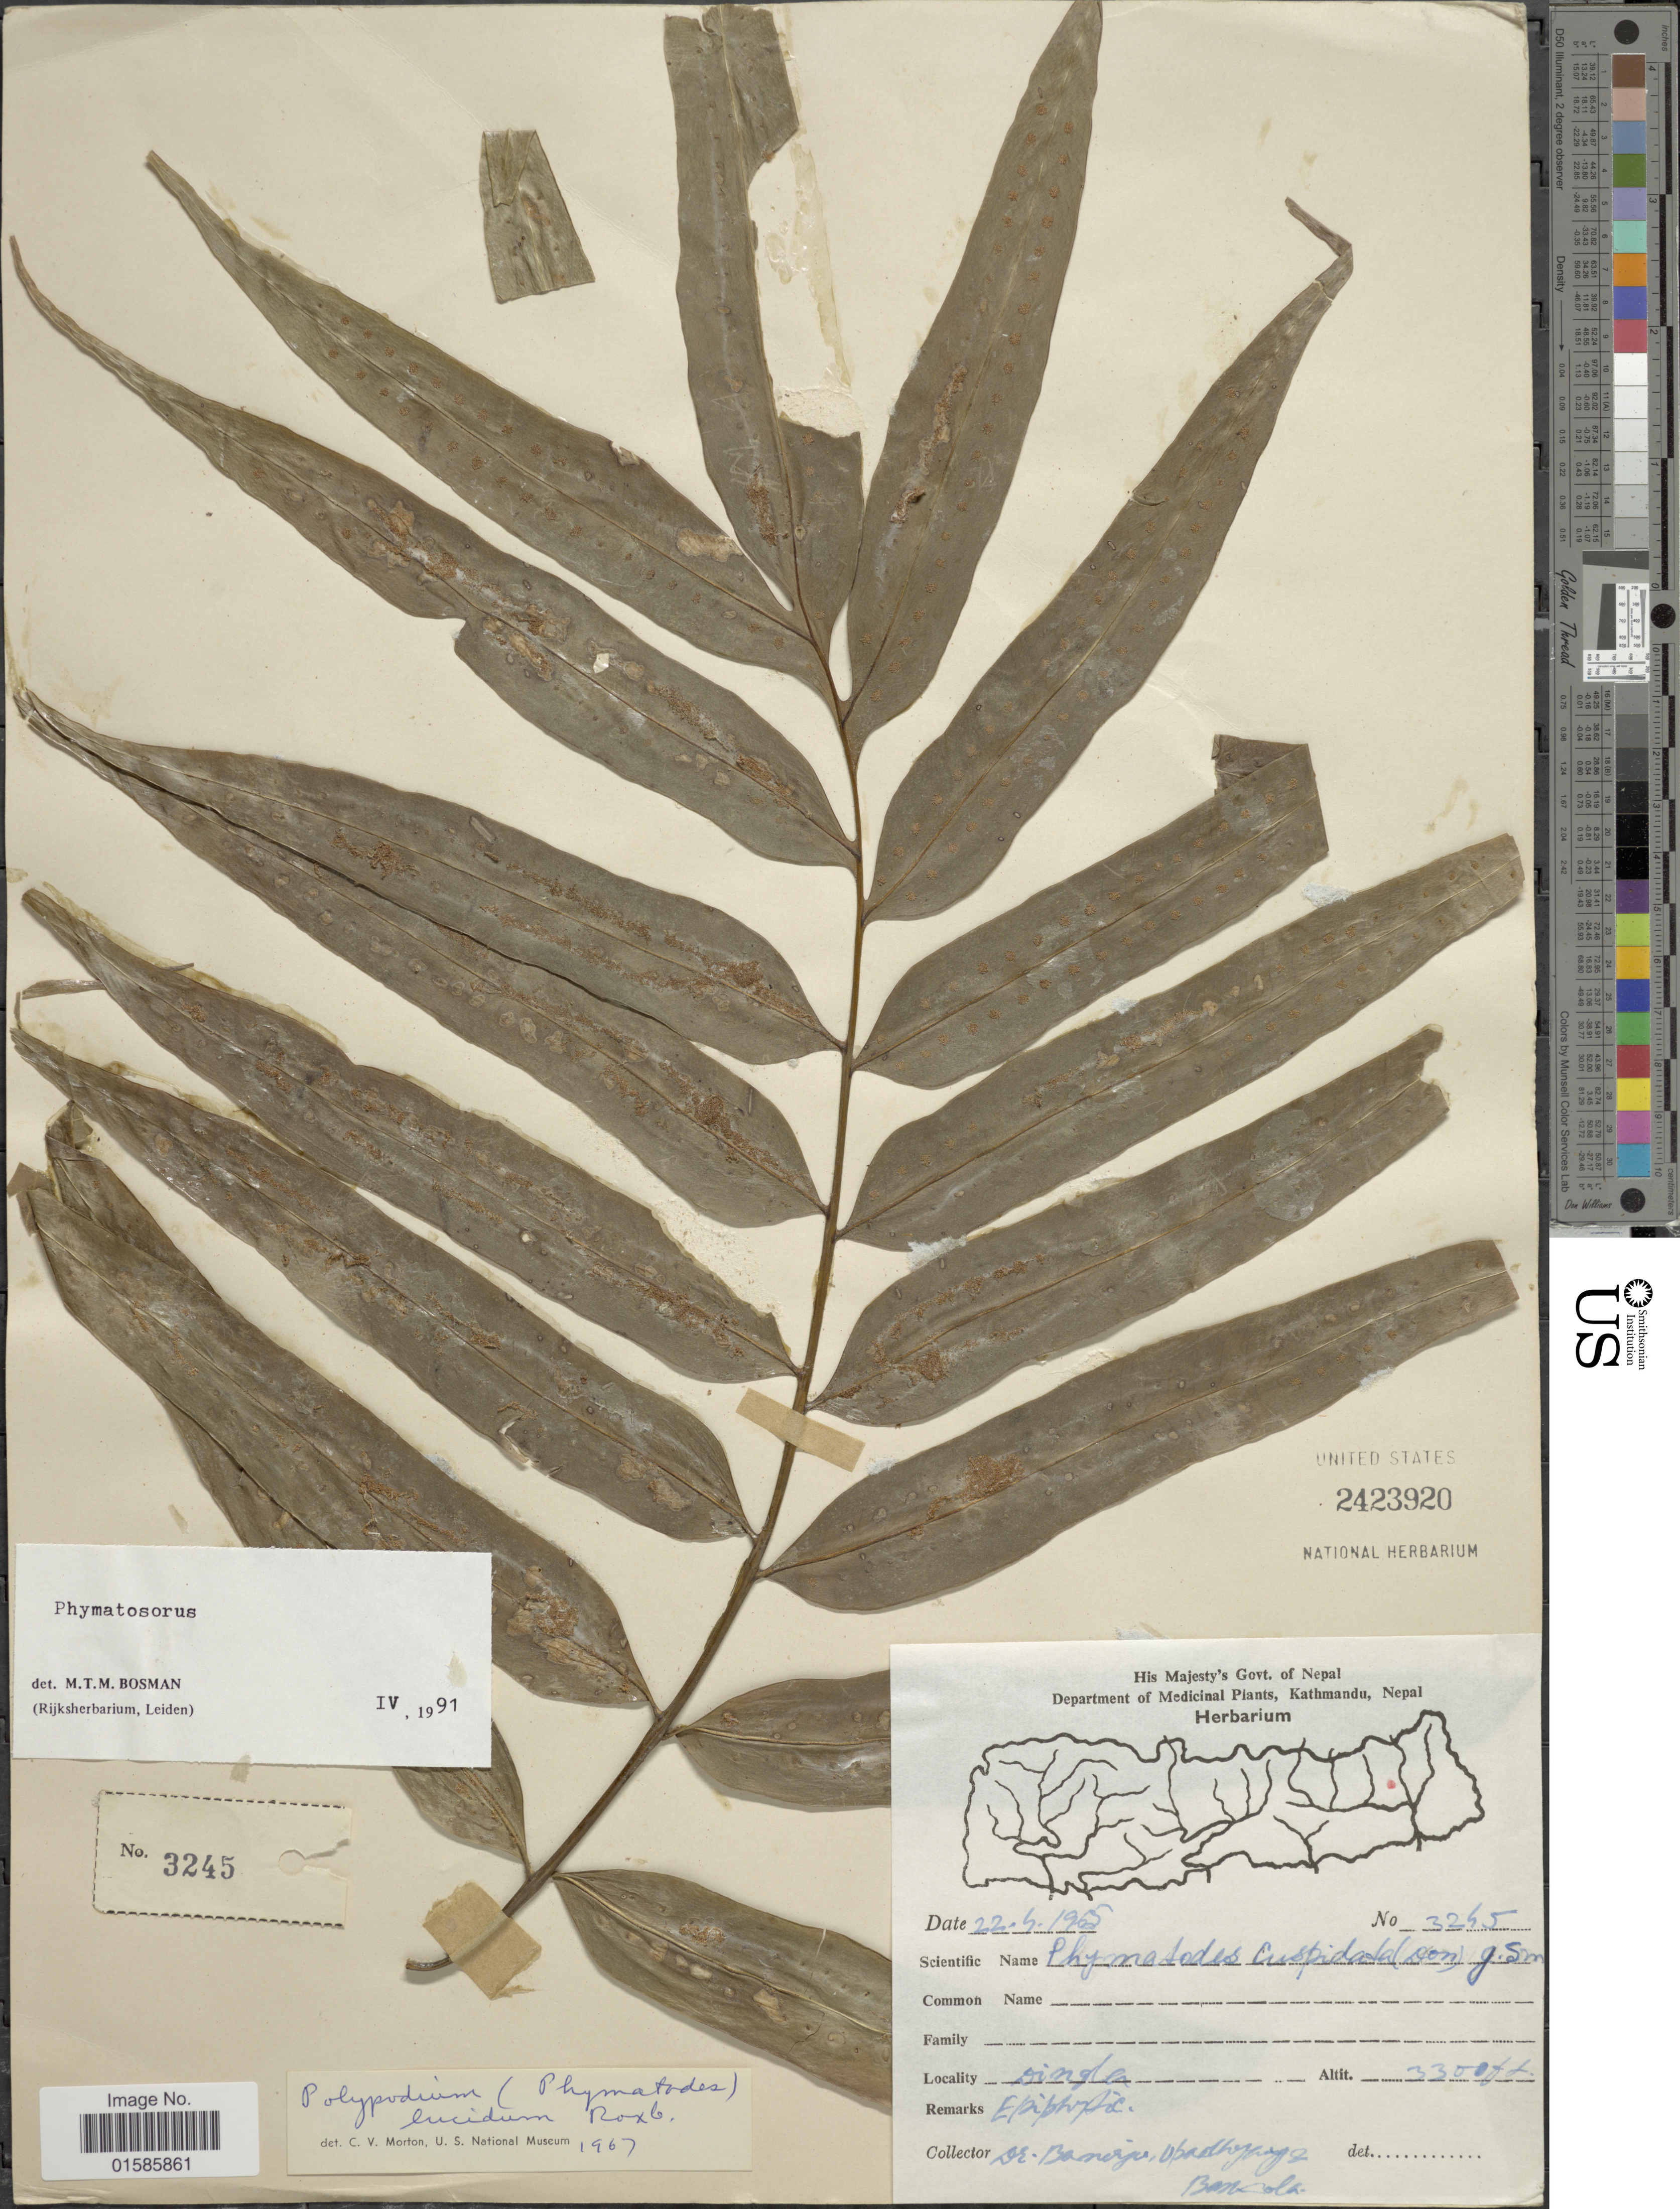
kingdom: Plantae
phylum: Tracheophyta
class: Polypodiopsida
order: Polypodiales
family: Polypodiaceae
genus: Microsorum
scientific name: Microsorum lucidum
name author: (Roxb. ex Griff.) Copel.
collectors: -. Banerjee, Upadhyay, -- & Baskola, --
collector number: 3245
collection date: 1965-04-22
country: Nepal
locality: Dingla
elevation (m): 1006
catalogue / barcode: US 2423920